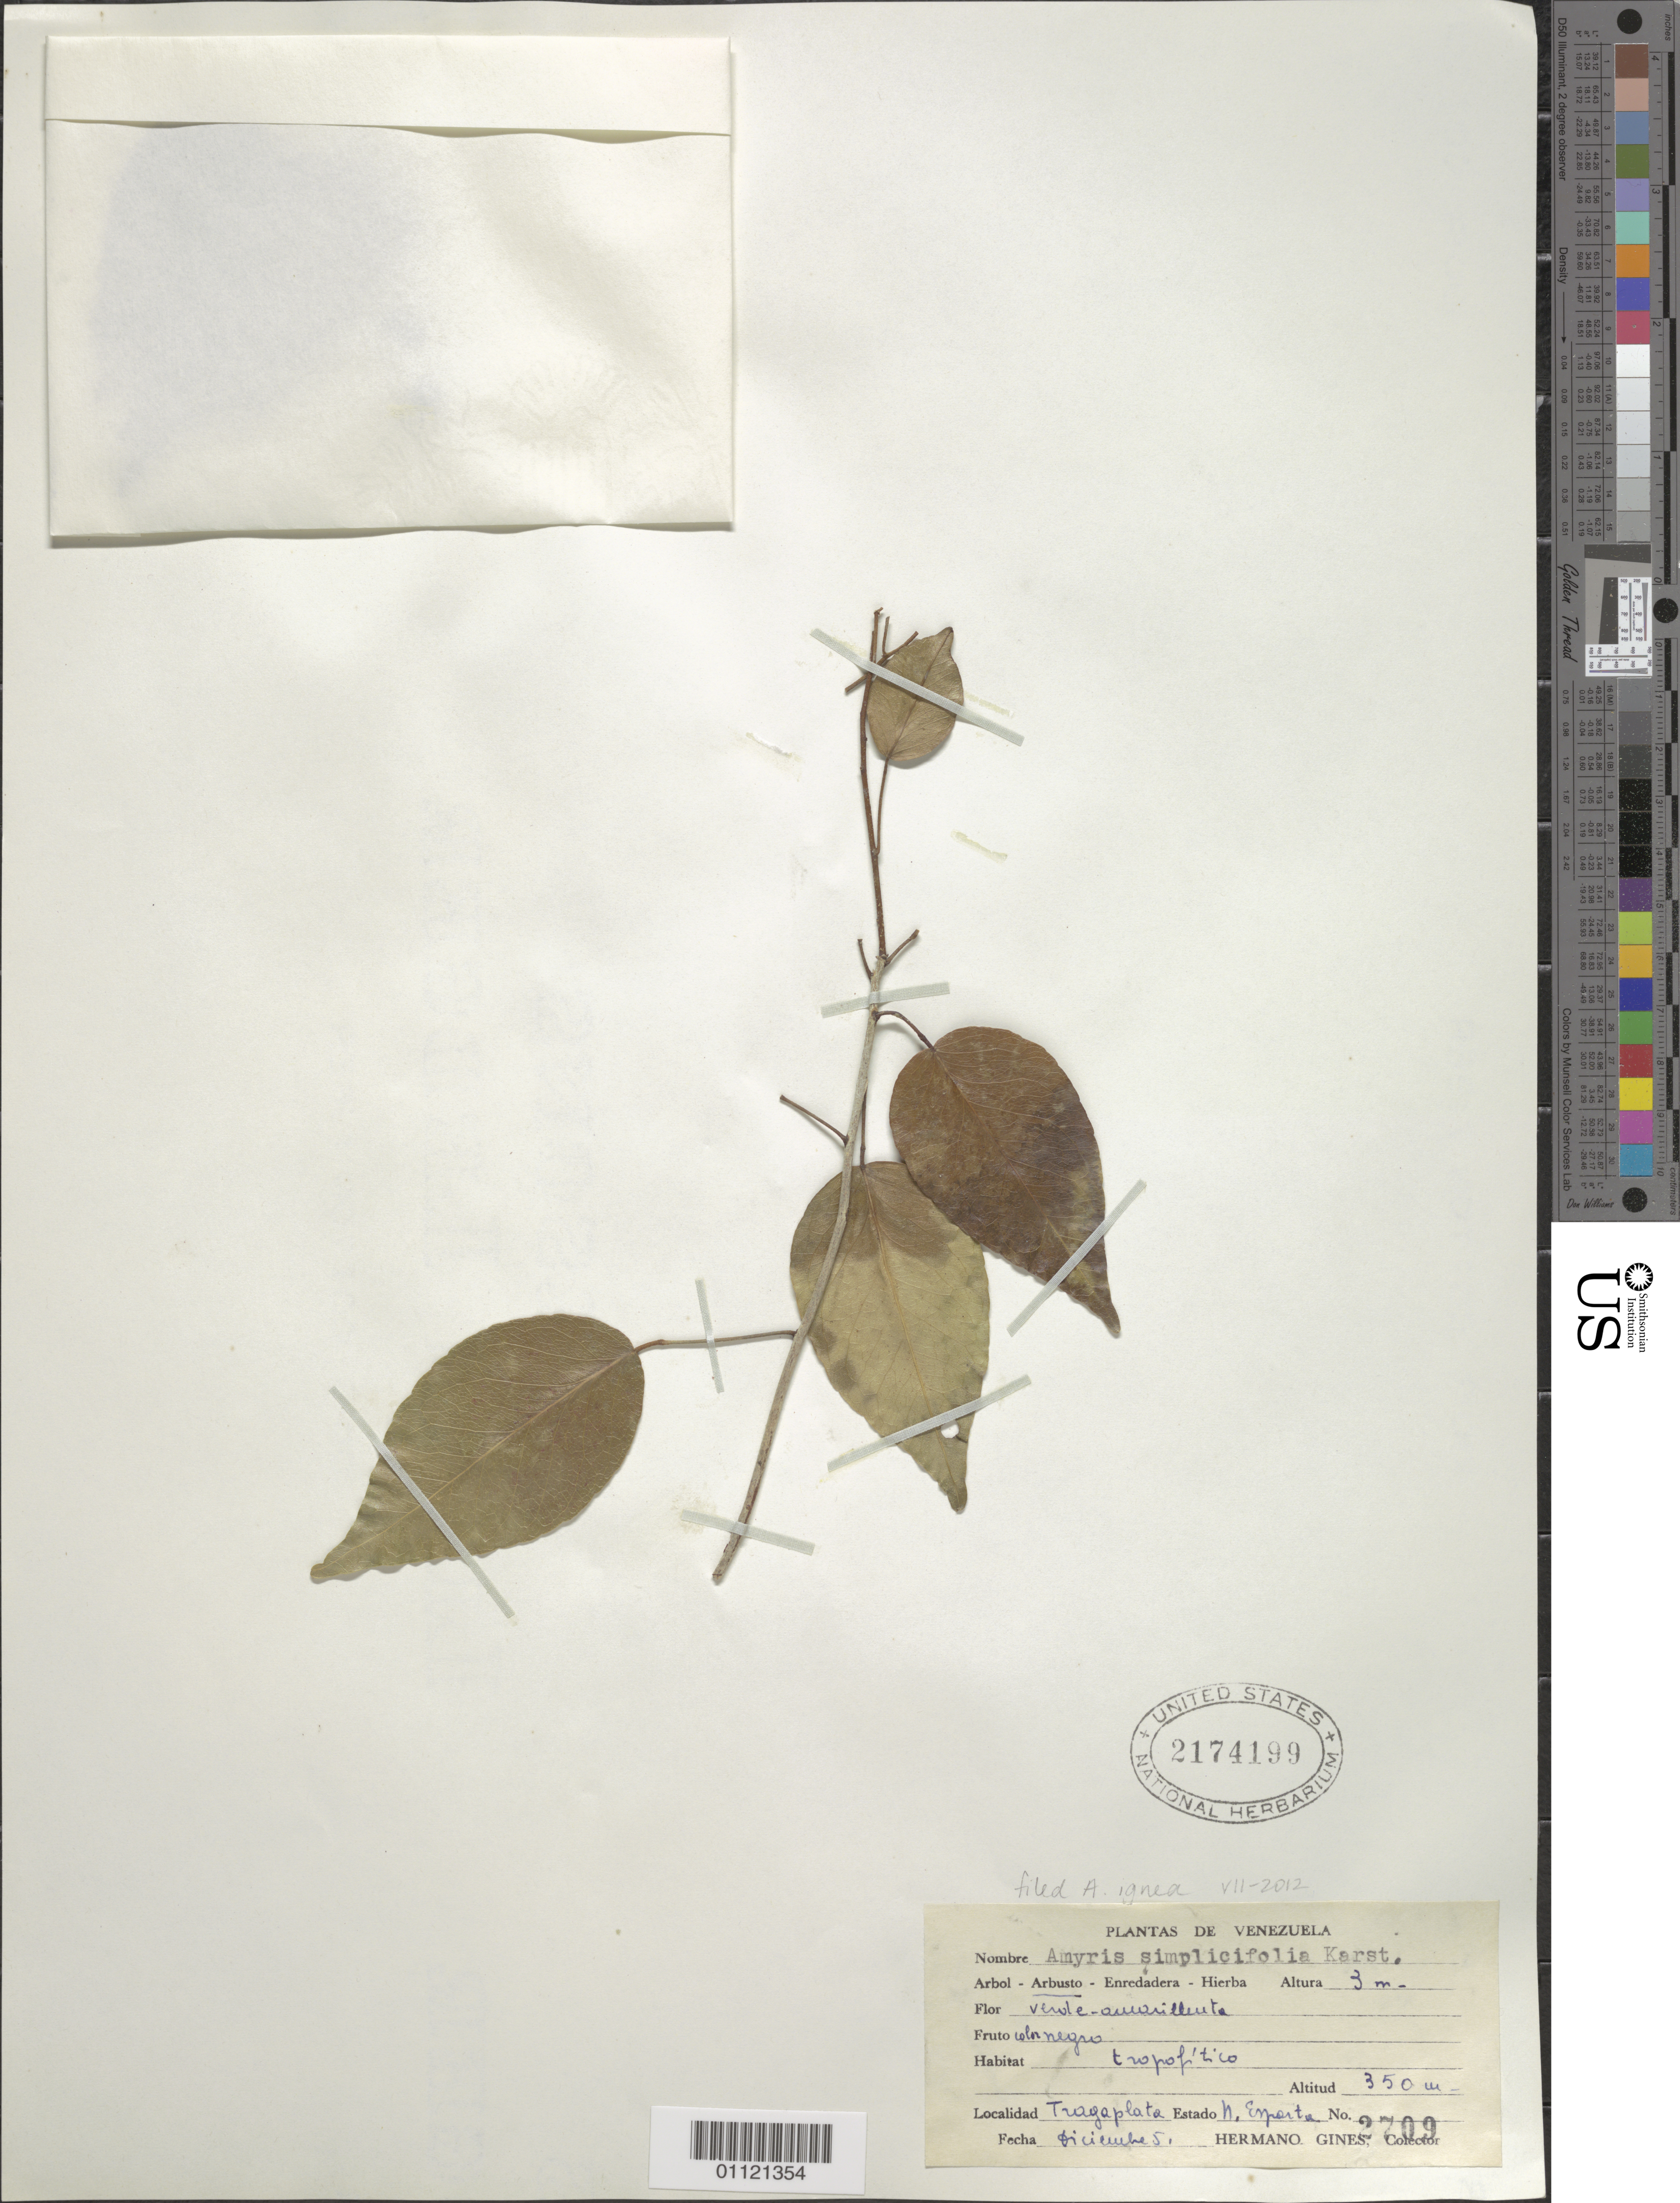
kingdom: Plantae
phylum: Tracheophyta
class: Magnoliopsida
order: Sapindales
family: Rutaceae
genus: Amyris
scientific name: Amyris ignea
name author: Steyerm.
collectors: Bro. Gines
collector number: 2709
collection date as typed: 01 Dec 1951 to 31 Dec 1951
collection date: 1951-12-01/1951-12-31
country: Venezuela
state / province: Nueva Esparta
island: Margarita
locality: Tragaplata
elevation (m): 350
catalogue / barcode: US 2174199